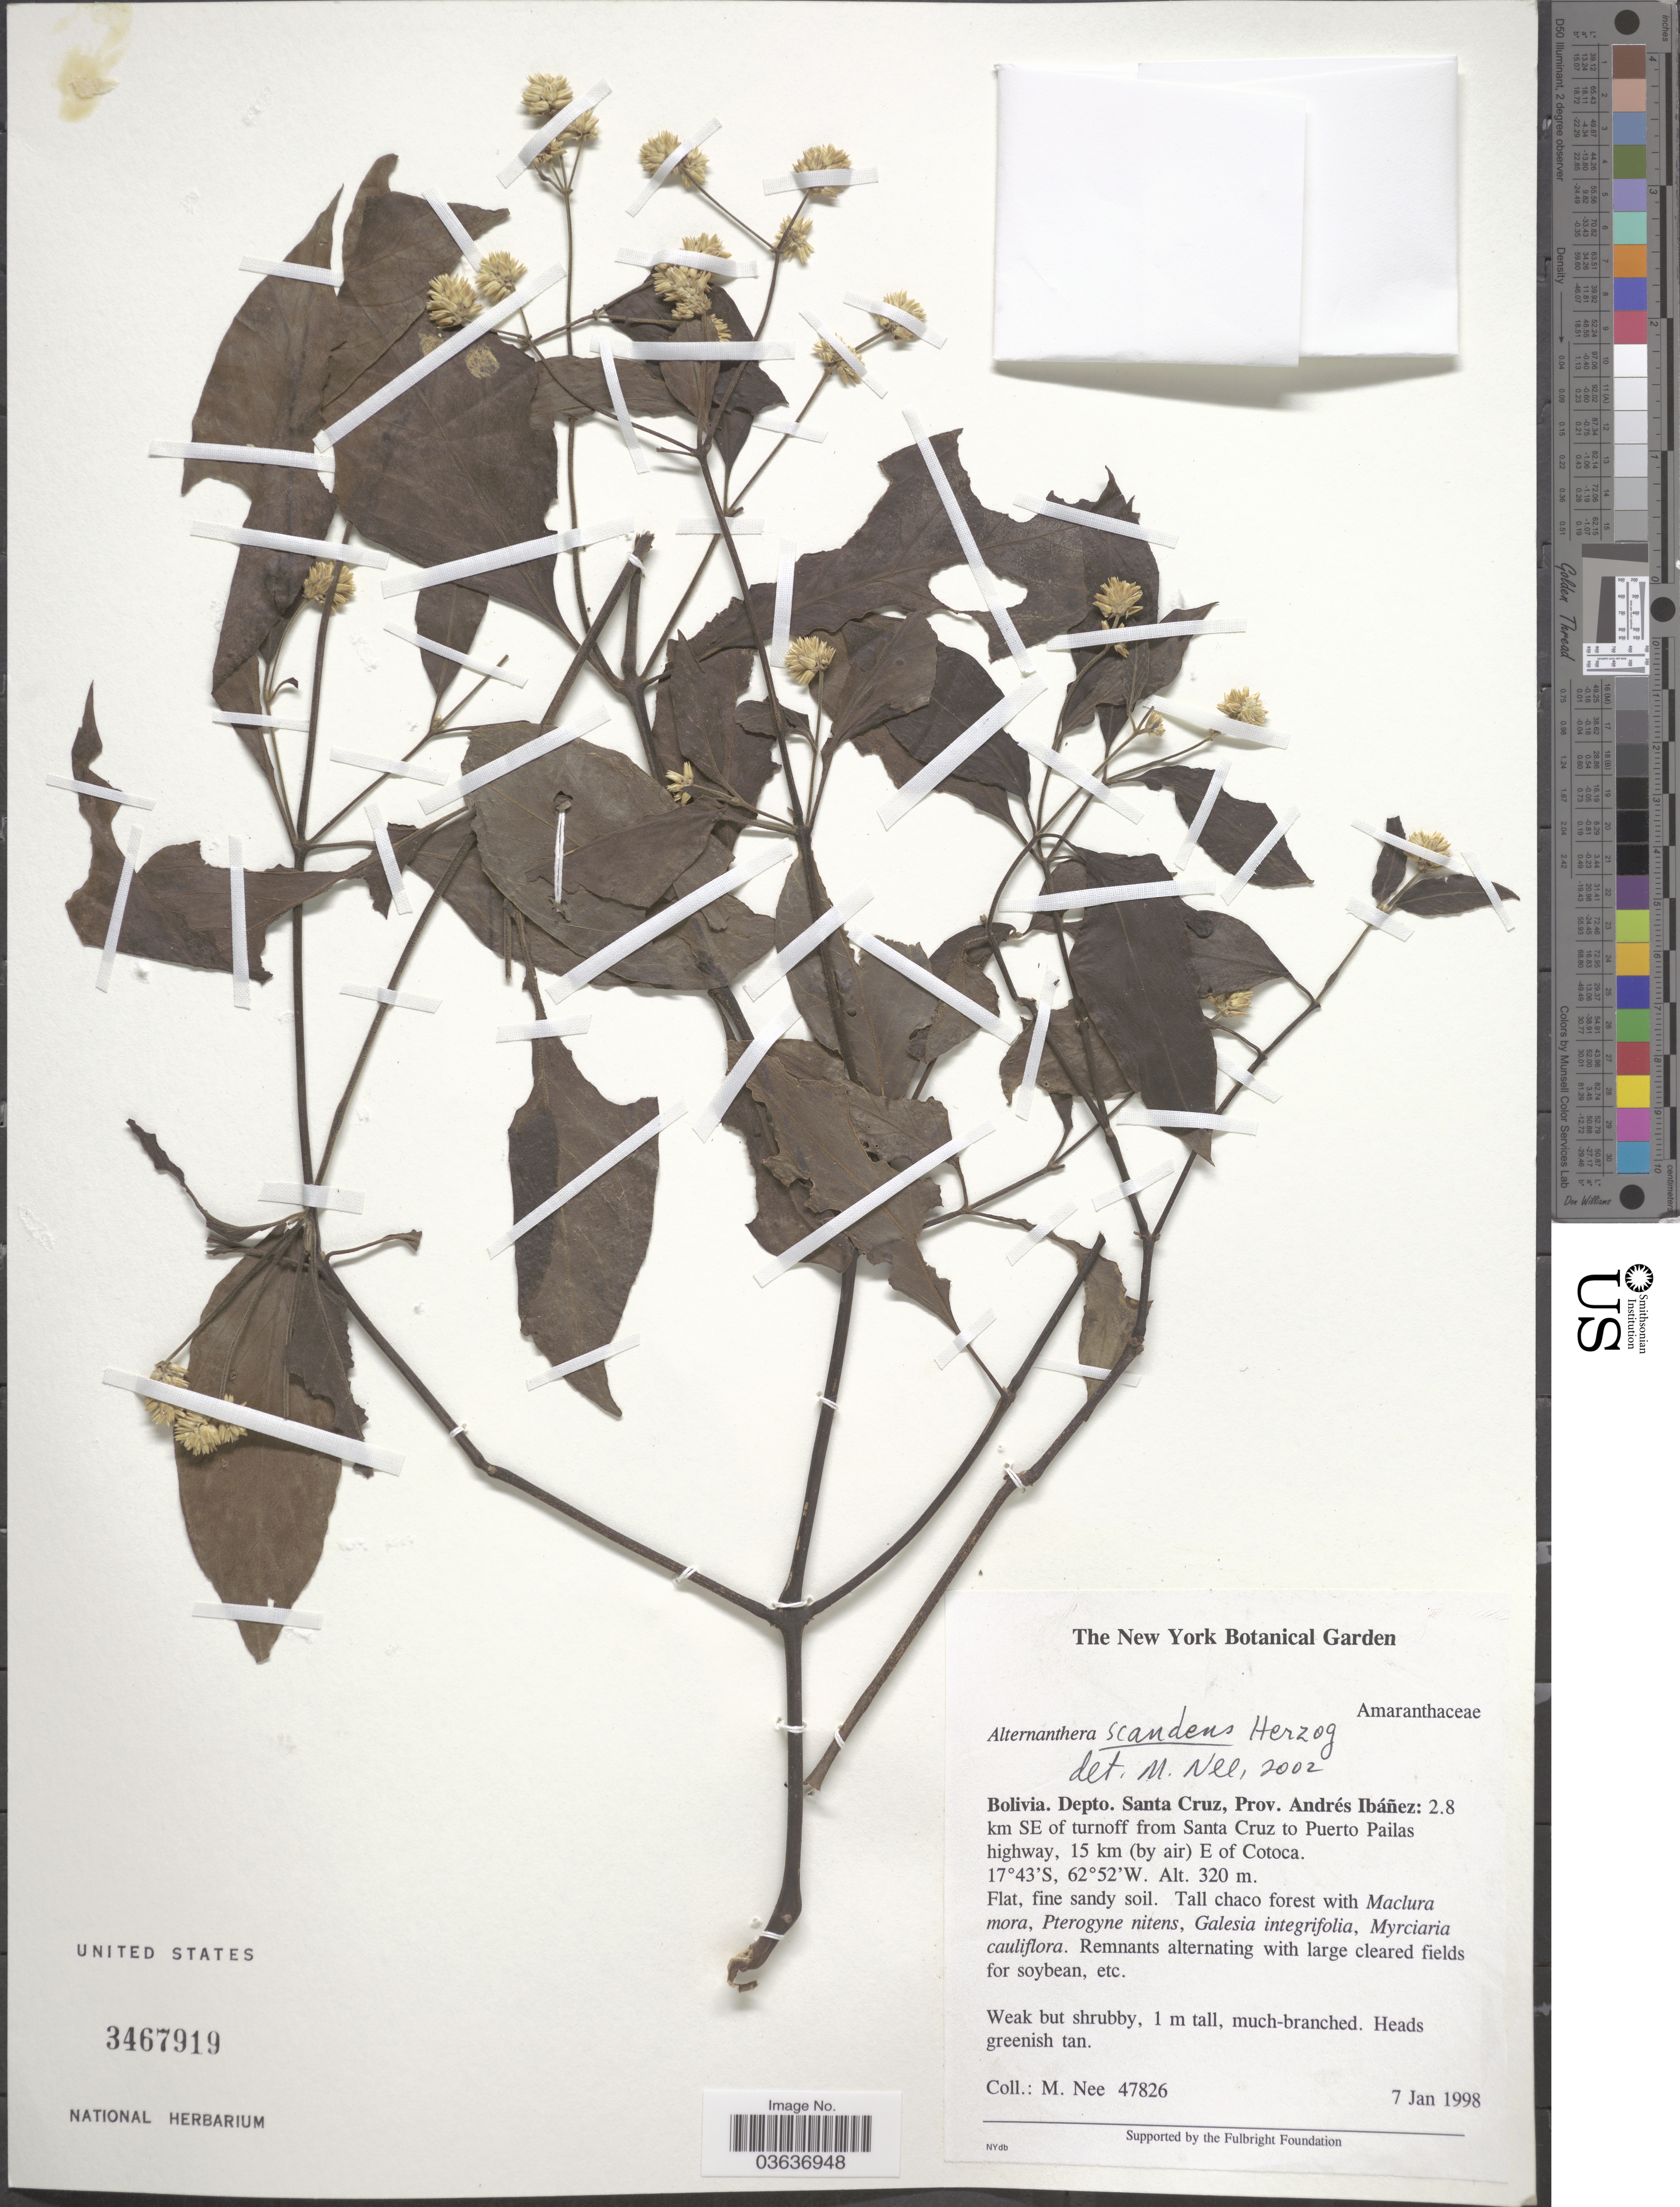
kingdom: Plantae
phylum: Tracheophyta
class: Magnoliopsida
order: Caryophyllales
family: Amaranthaceae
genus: Alternanthera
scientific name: Alternanthera scandens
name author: Herzog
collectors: M. Nee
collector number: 47826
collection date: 1998-01-17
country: Bolivia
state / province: Santa Cruz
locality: Depto. Santa Cruz, Prov. Andrés Ibáñez: 2.8 km SE of turnoff from Santa Cruz to Puerto Pailas highway, 15 km (by air) E of Cotoca.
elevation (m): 320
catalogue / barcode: US 3467919